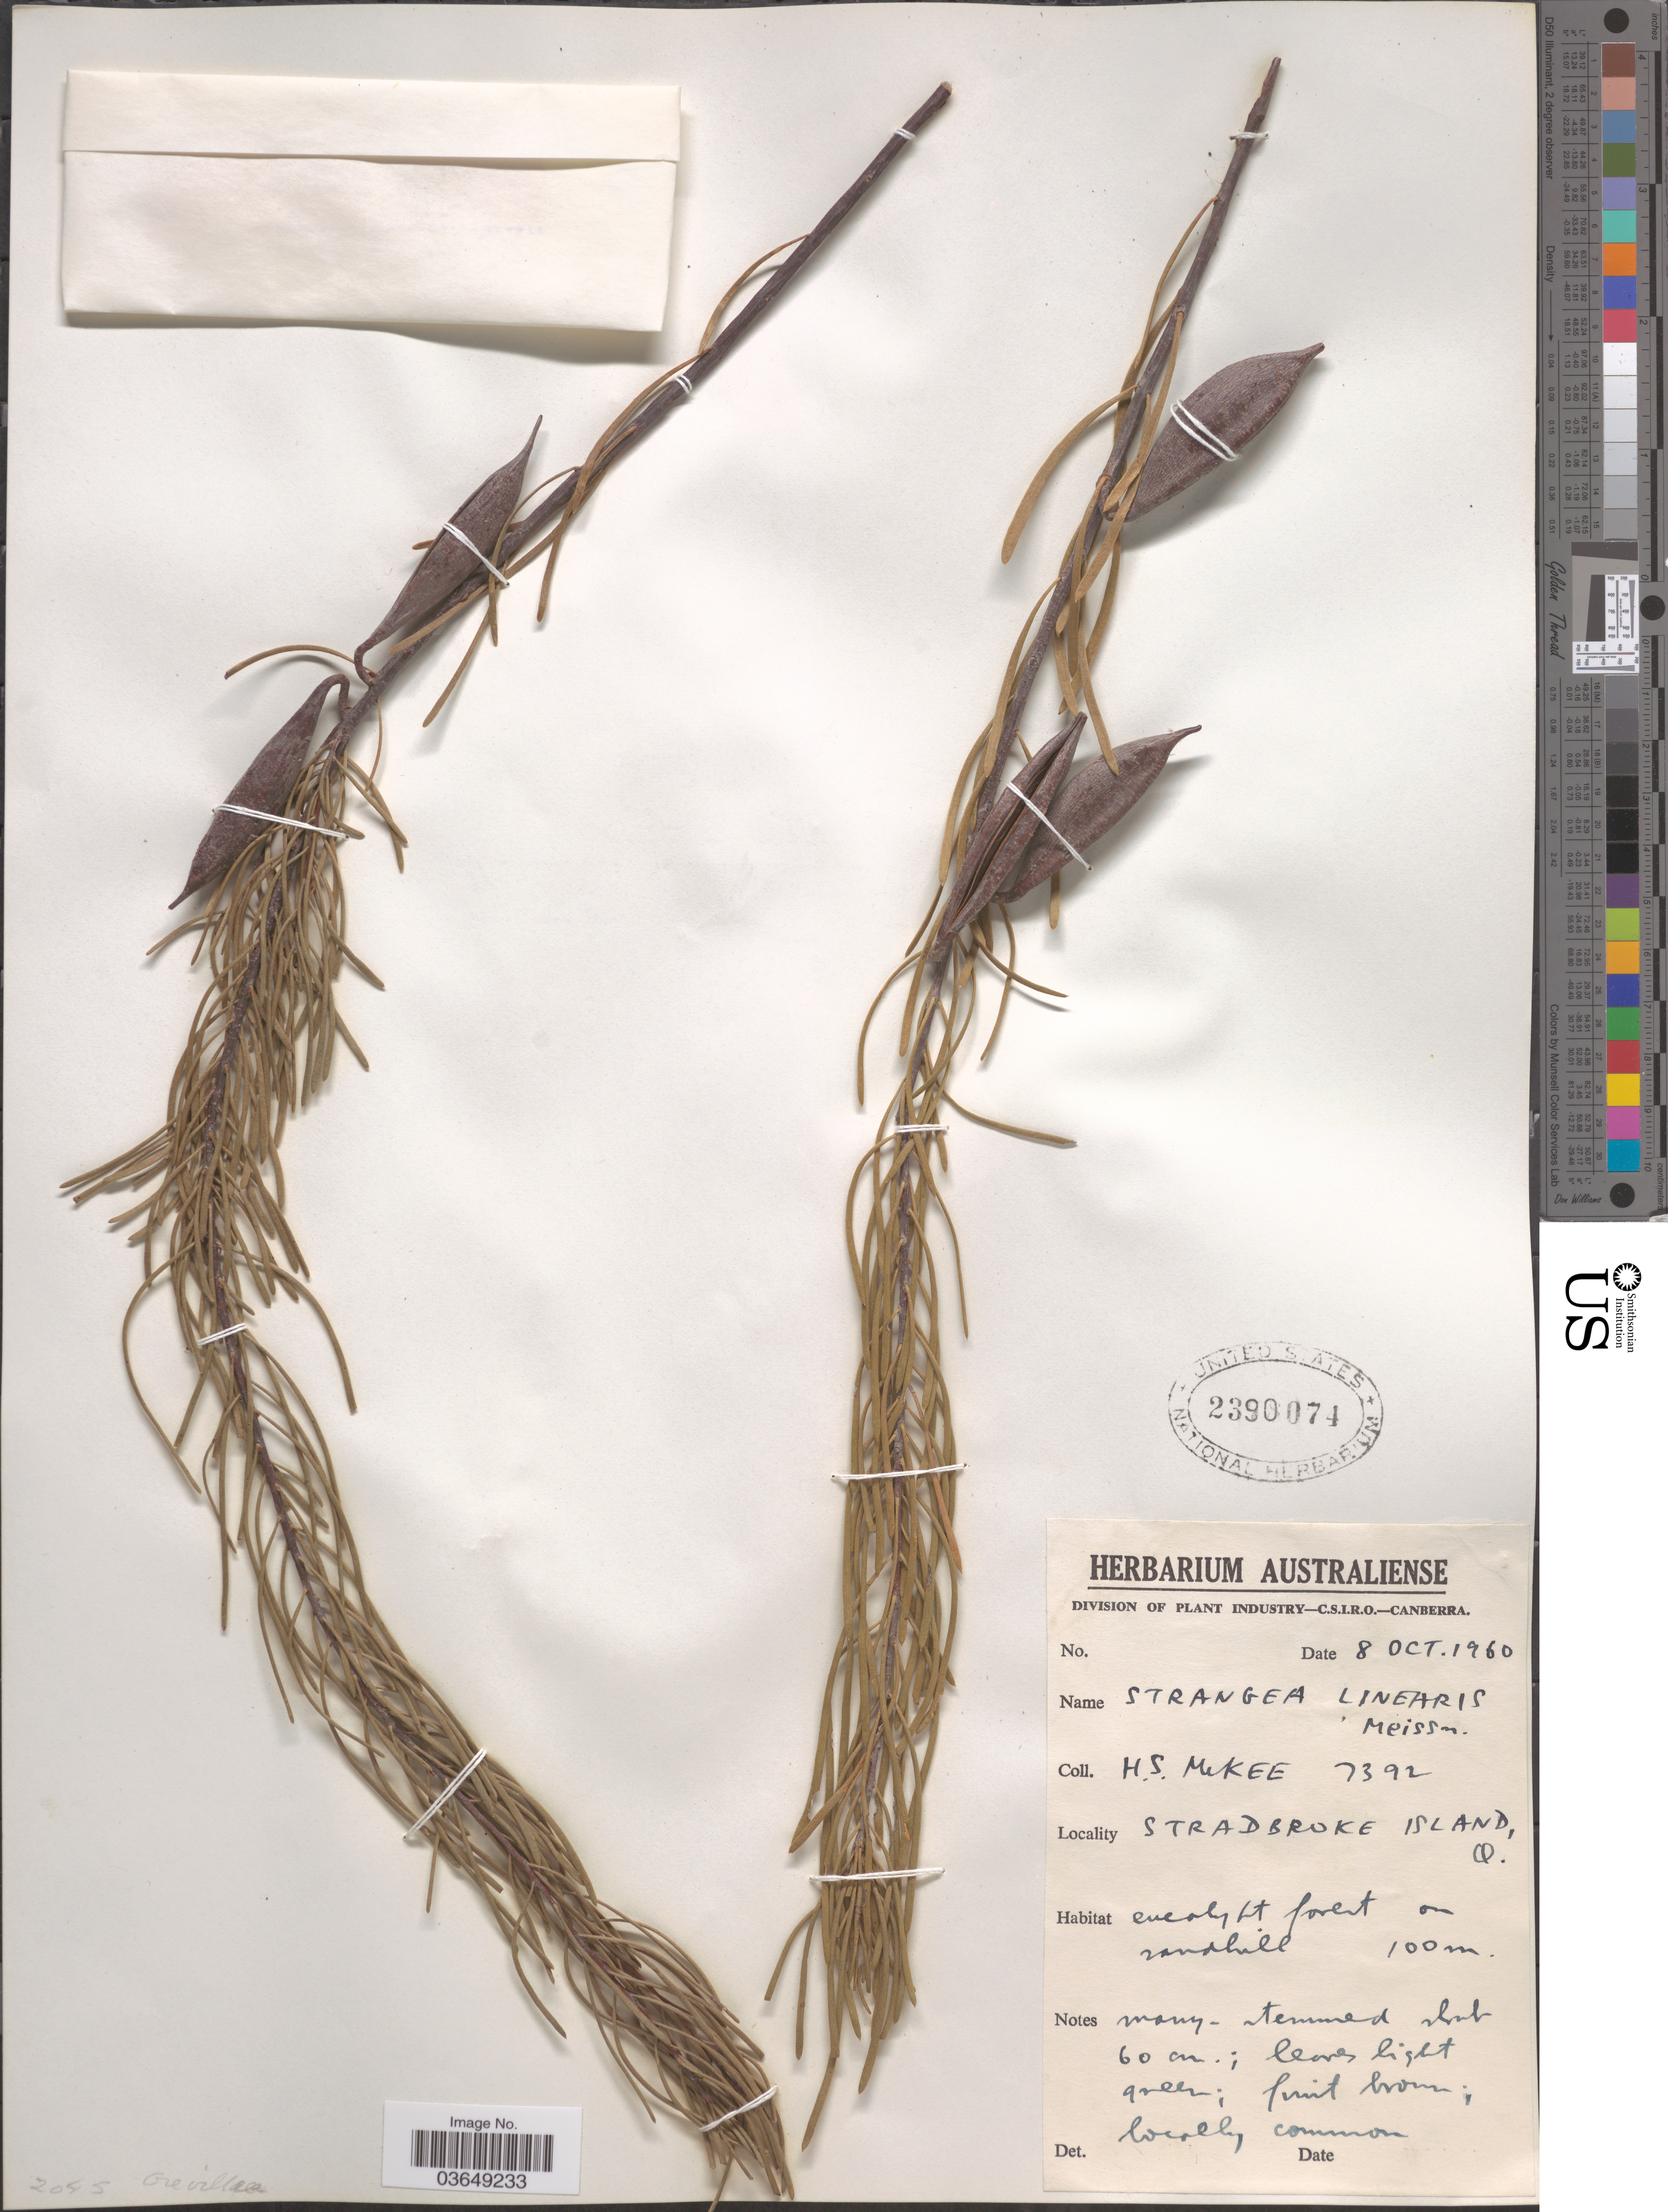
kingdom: Plantae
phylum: Tracheophyta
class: Magnoliopsida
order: Proteales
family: Proteaceae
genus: Strangea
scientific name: Strangea linearis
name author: Meisn.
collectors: H. S. McKee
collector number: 7392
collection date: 1960-10-08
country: Australia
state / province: Queensland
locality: Stradbroke Island.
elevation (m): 100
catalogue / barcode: US 2390074